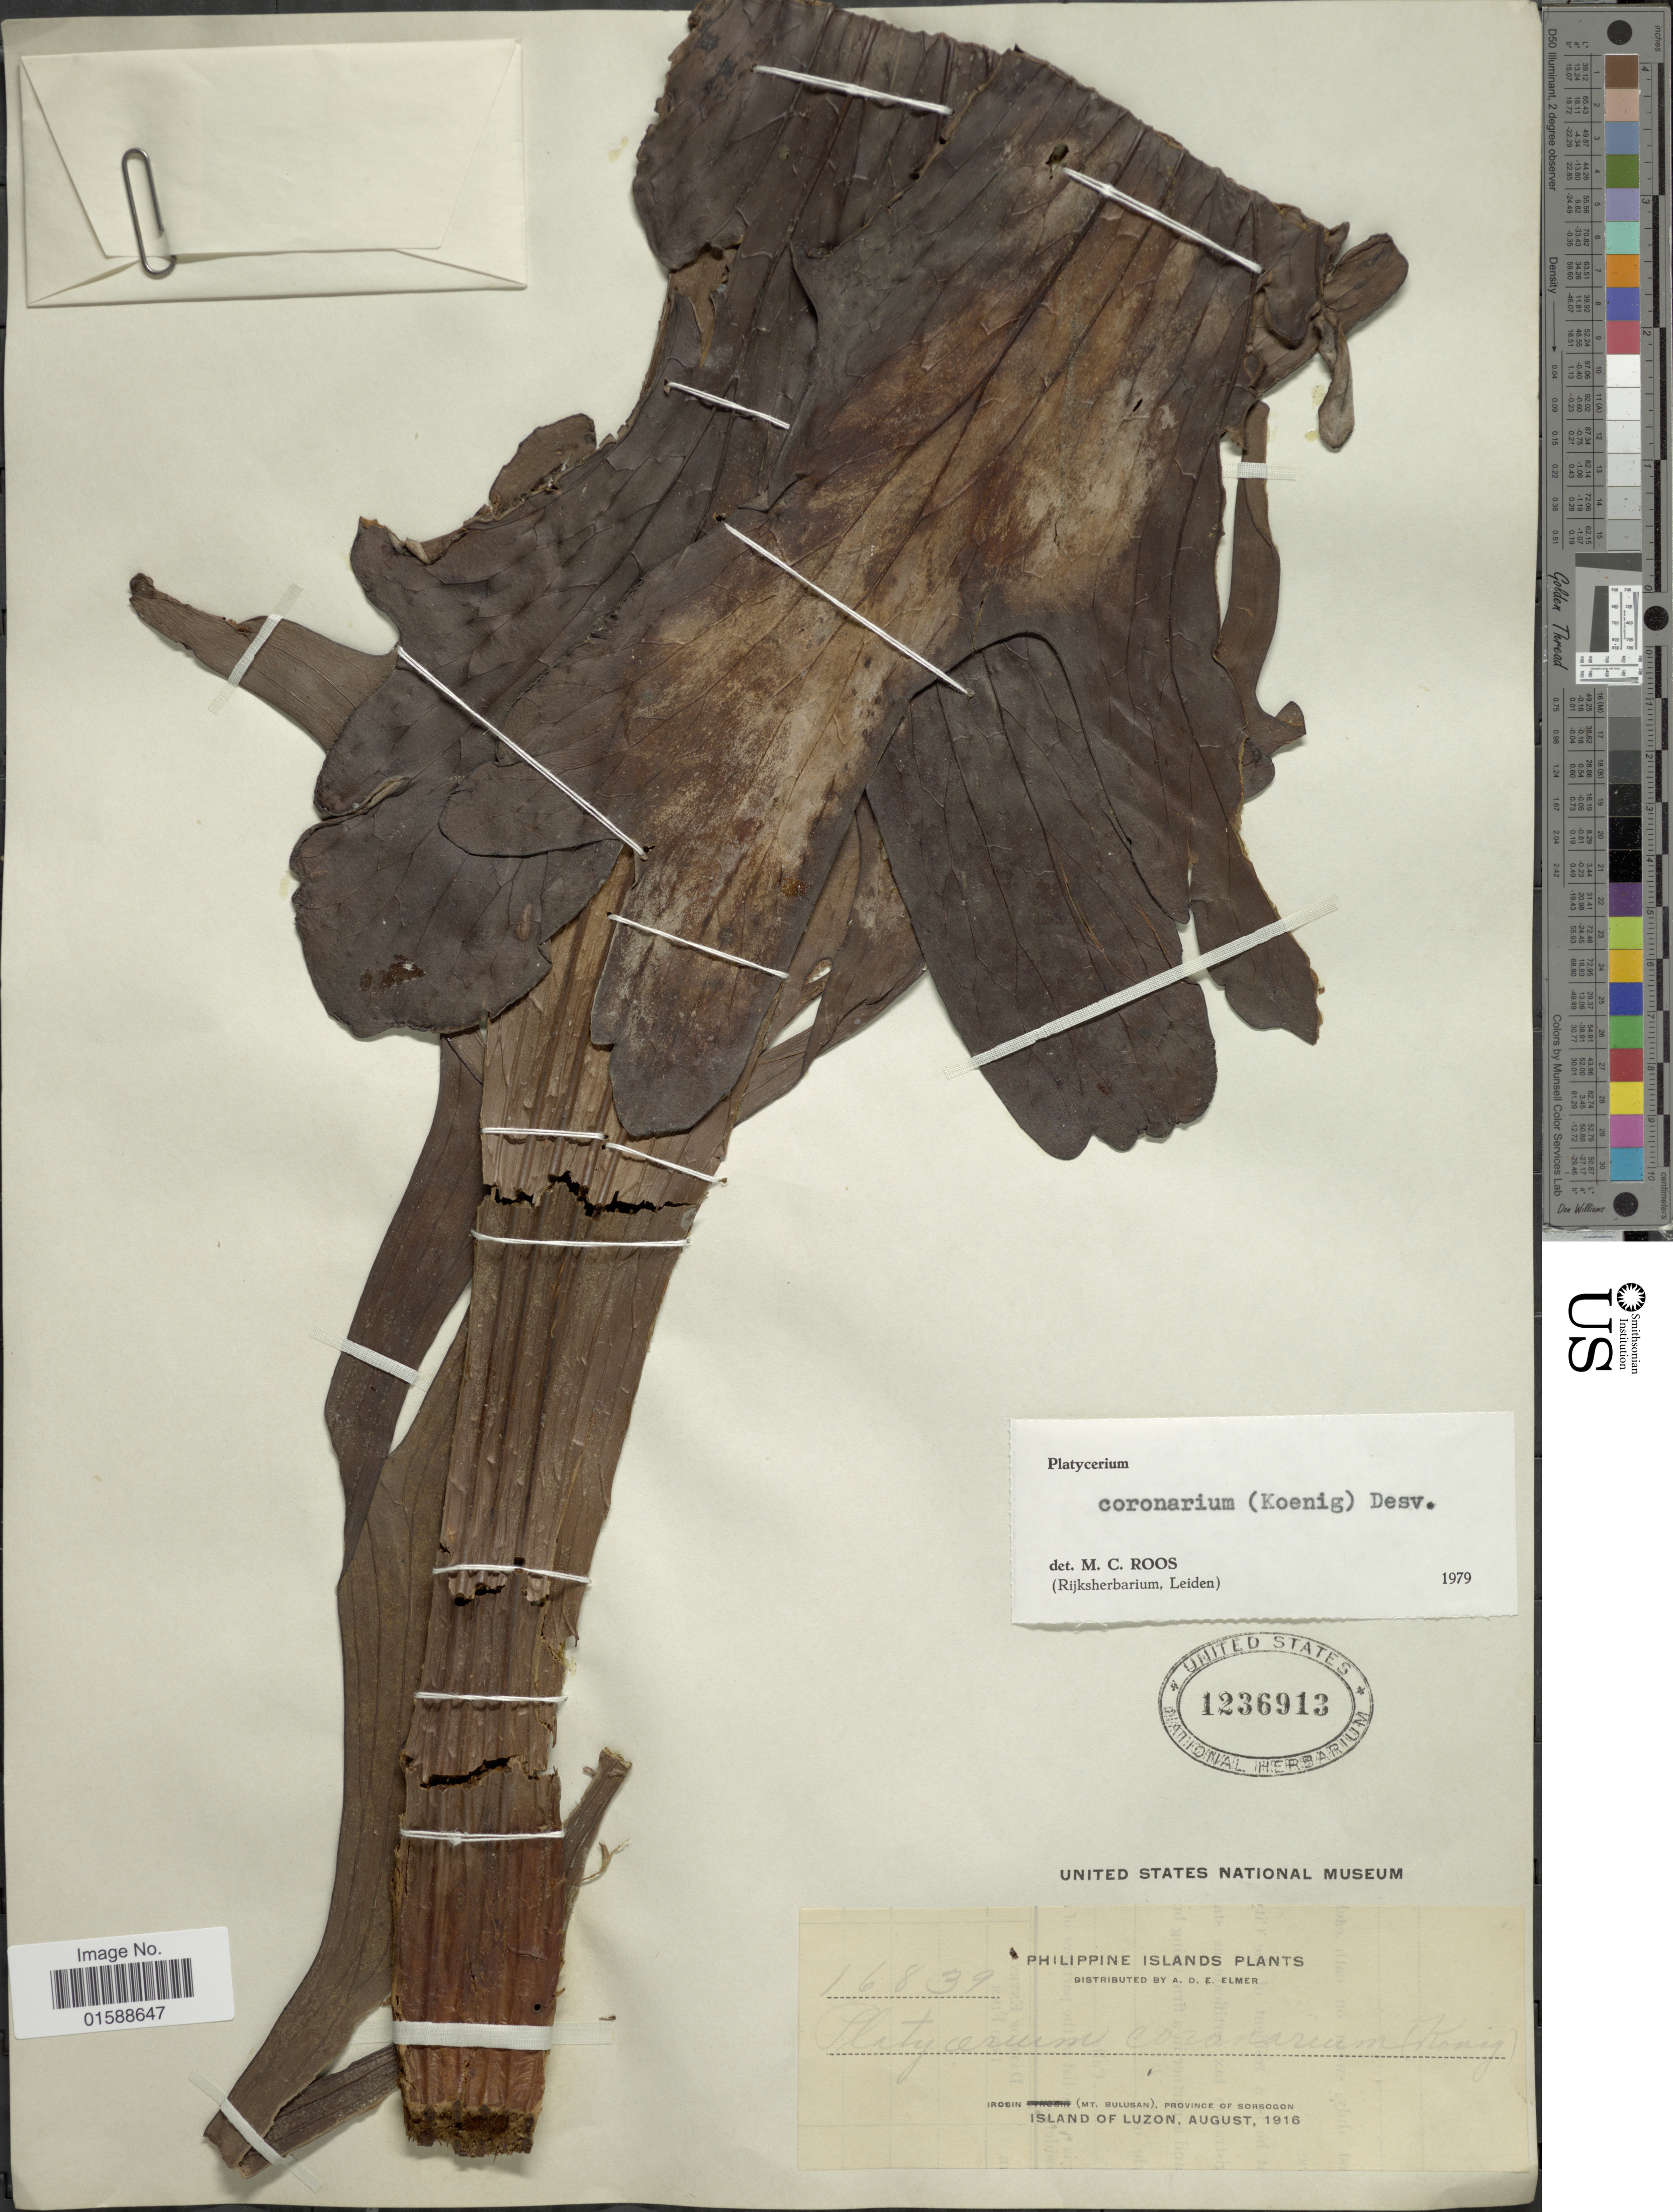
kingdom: Plantae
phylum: Tracheophyta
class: Polypodiopsida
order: Polypodiales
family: Polypodiaceae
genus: Platycerium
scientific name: Platycerium coronarium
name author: (K.D. Koenig ex O.F. Müll.) Desv.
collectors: A. D. E. Elmer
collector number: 16839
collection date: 1916-08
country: Philippines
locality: Philippine Islands. Irosin (Mt. Bulusan), Province of Sorsogon. Island of Luzon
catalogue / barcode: US 1236913